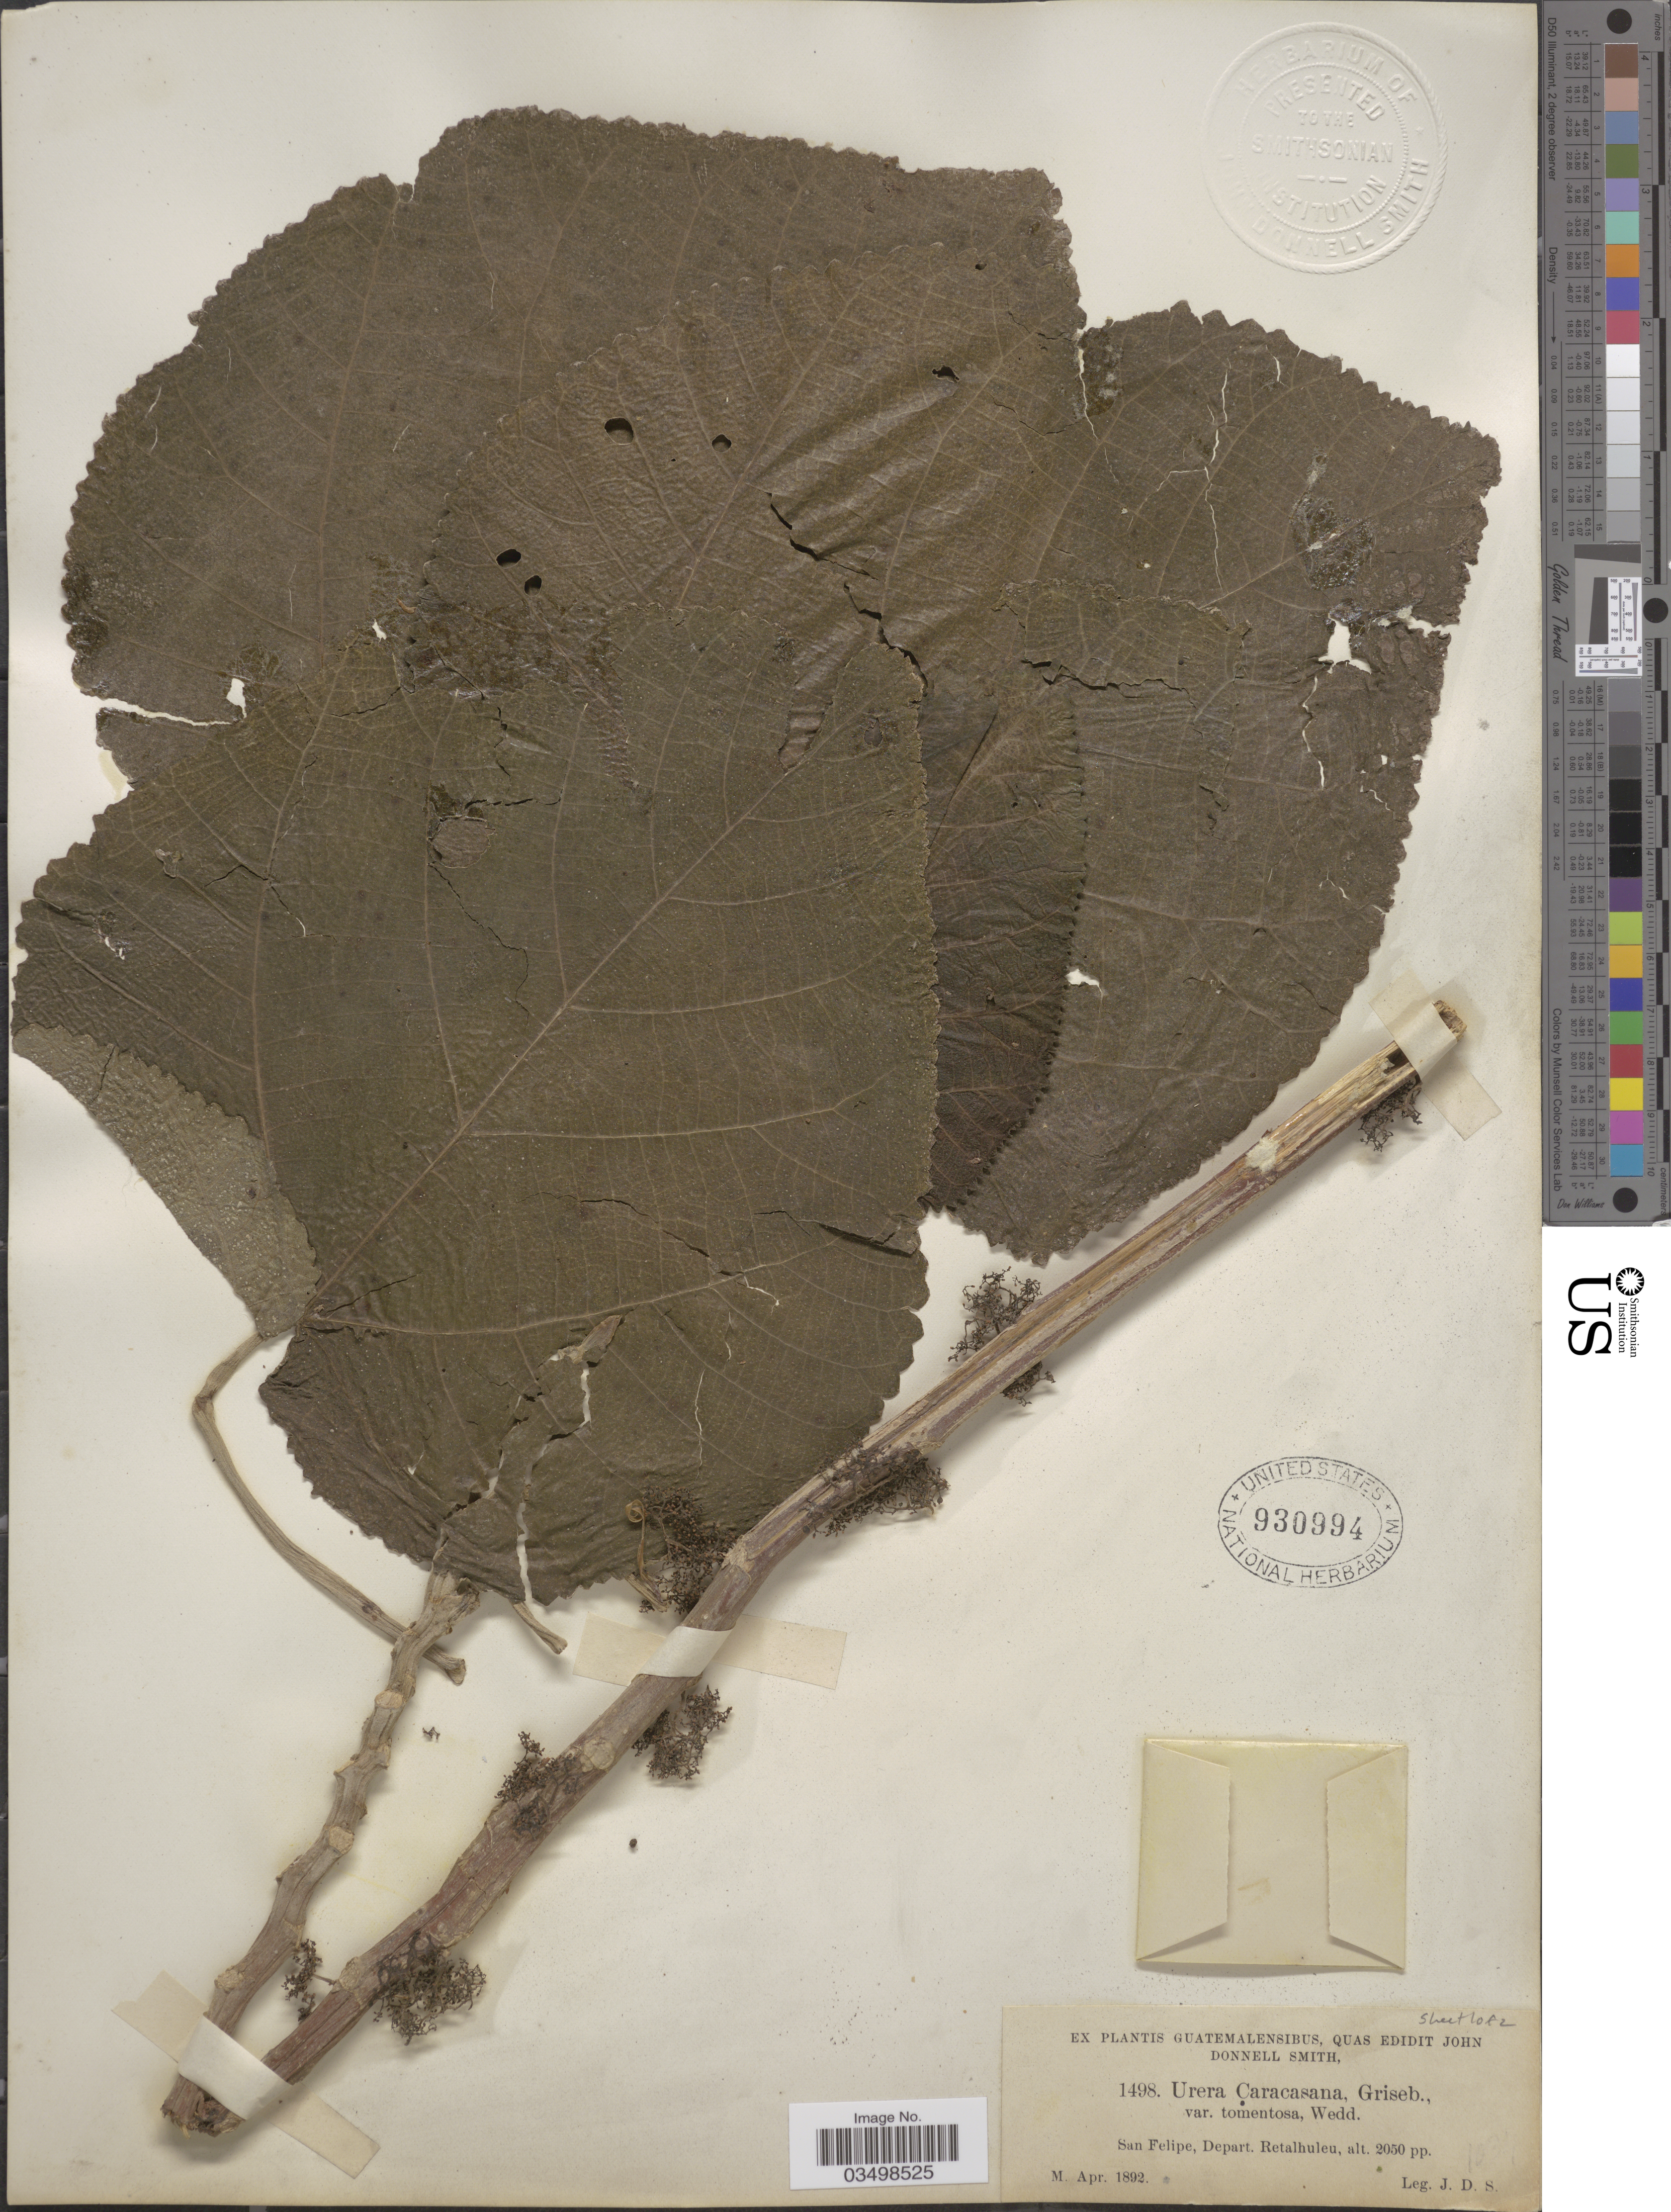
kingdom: Plantae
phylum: Tracheophyta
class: Magnoliopsida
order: Rosales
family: Urticaceae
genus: Urera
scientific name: Urera caracasana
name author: (Jacq.) Gaudich. ex Griseb.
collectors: J. Donnell Smith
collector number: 1498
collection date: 1892-04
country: Guatemala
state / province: Retalhuleu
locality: San Felipe, Depart. Retalhuleu.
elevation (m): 625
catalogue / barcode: US 930994